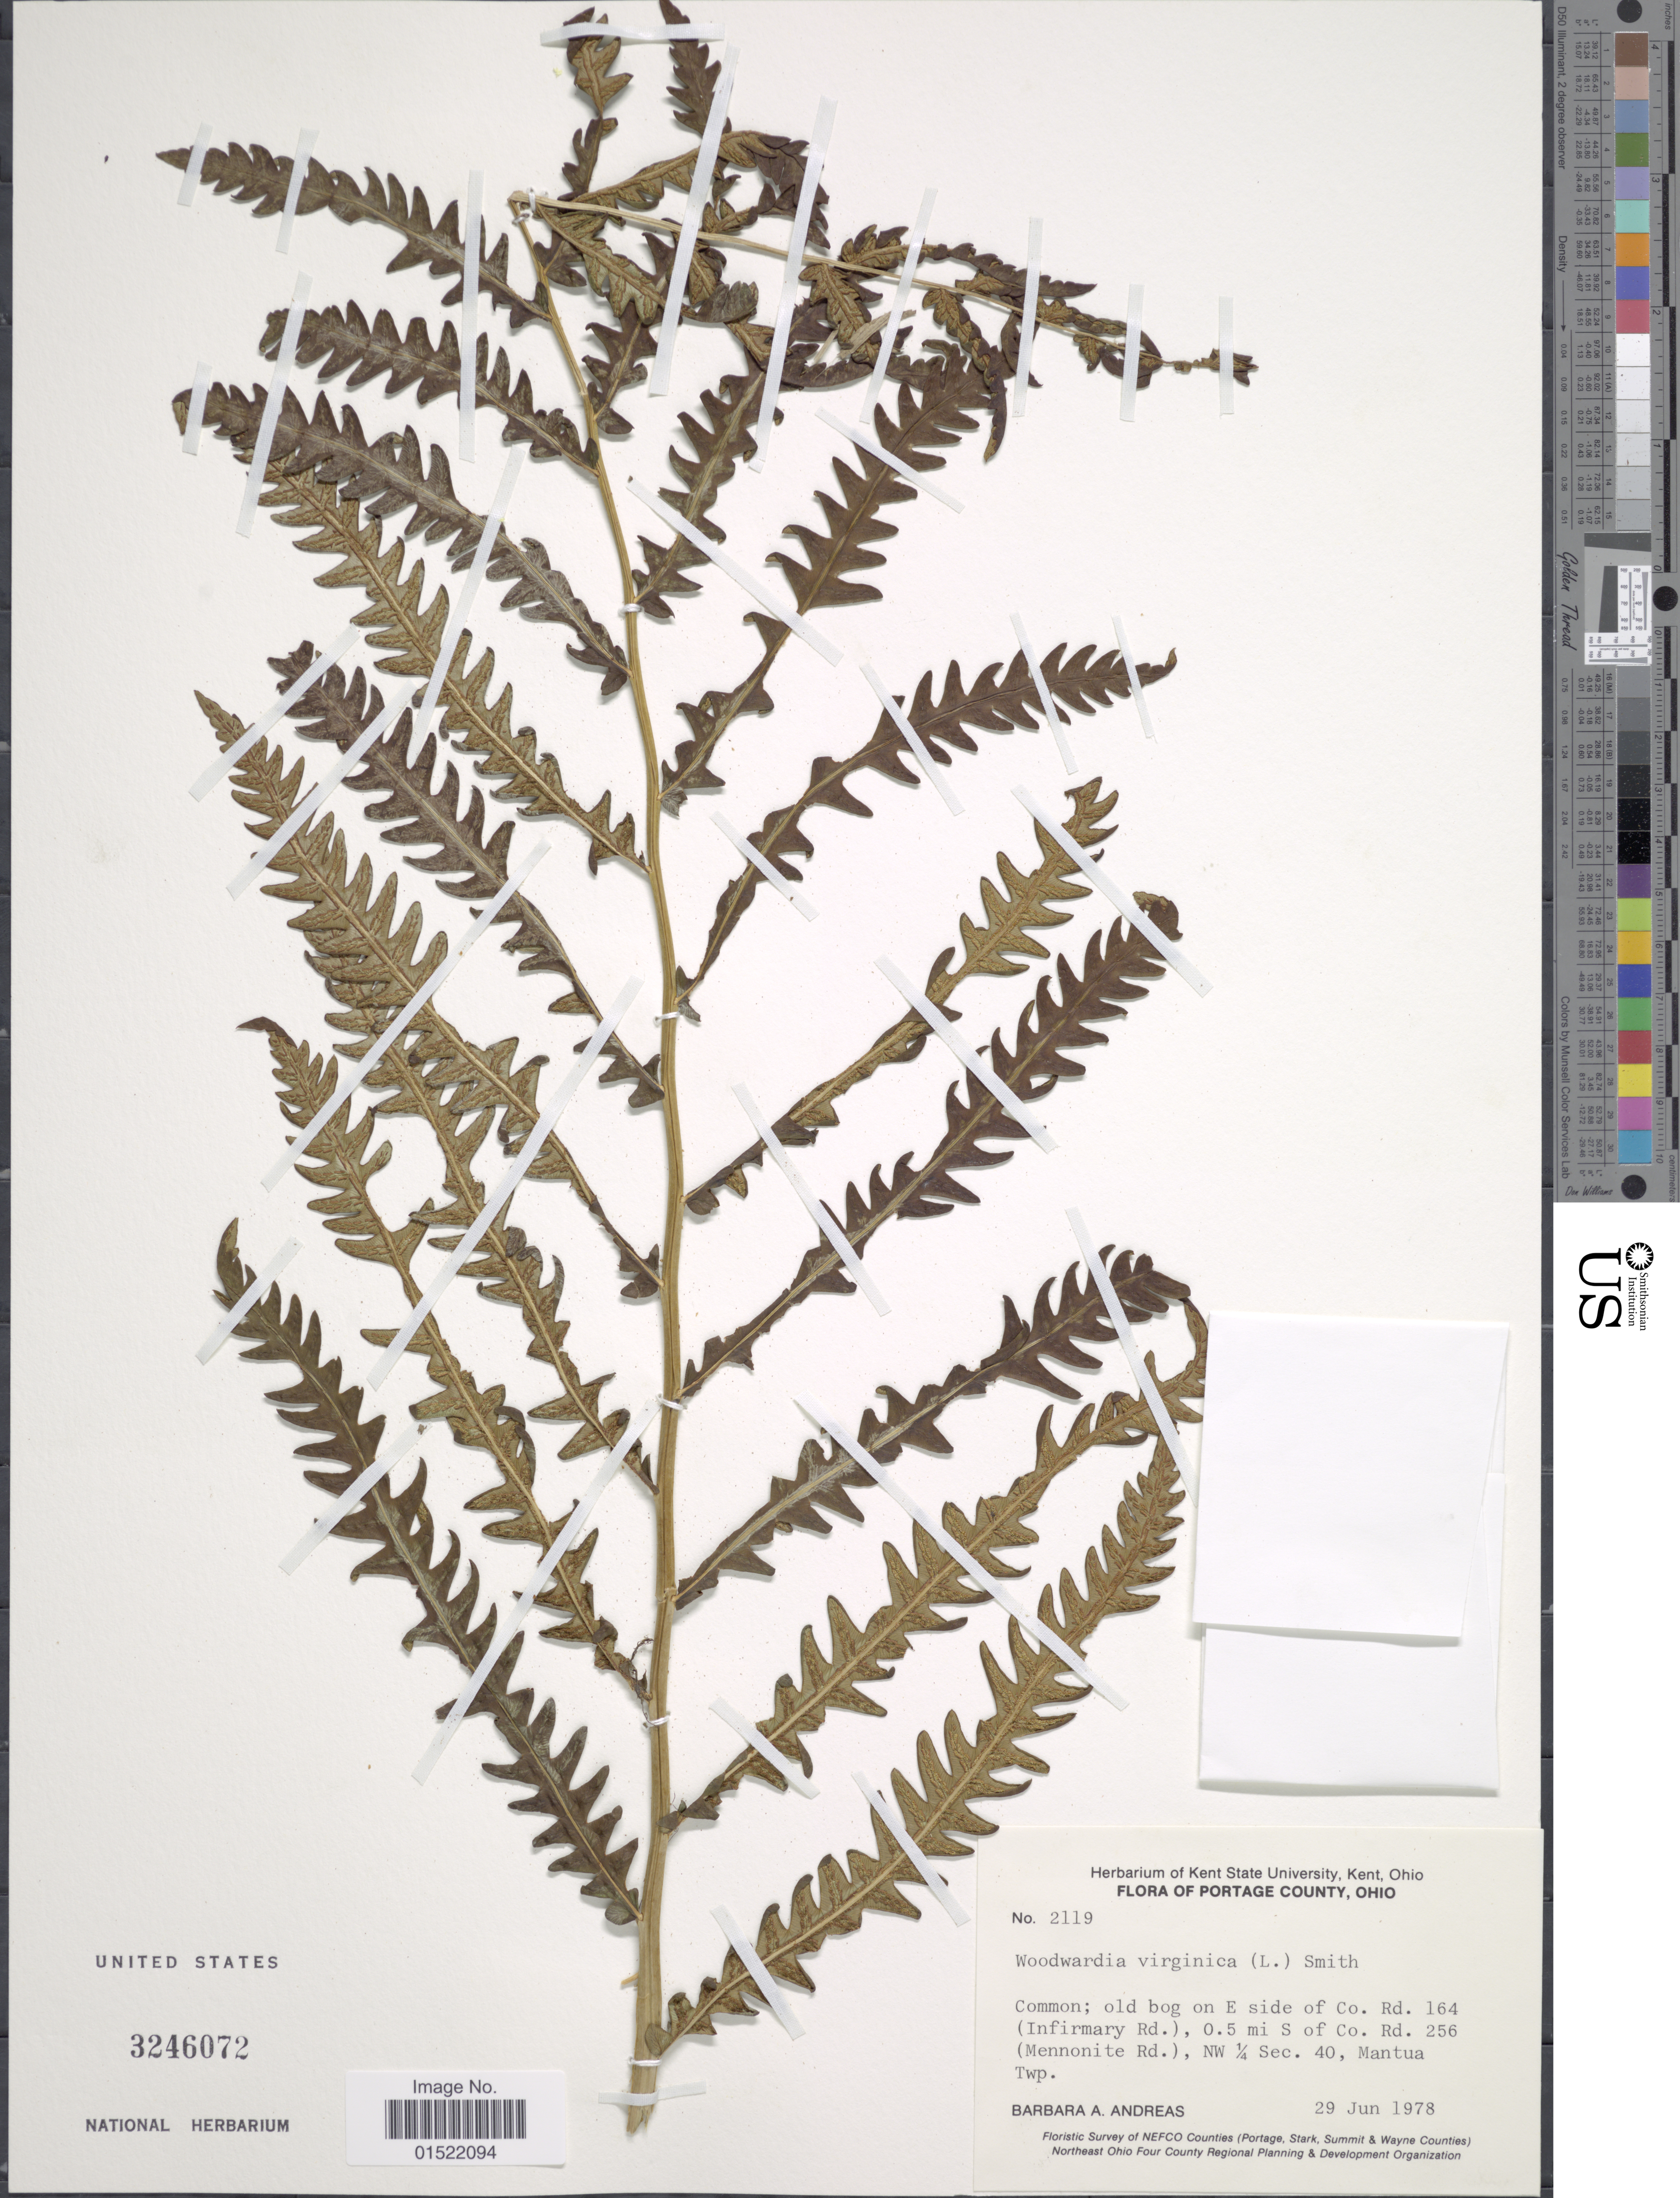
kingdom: Plantae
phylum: Tracheophyta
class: Polypodiopsida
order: Polypodiales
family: Blechnaceae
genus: Woodwardia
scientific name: Woodwardia virginica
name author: (L.) R.M. Sm.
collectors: B. A. Andreas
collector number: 2119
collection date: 1978-06-29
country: United States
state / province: Ohio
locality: Portage County, Common; old bog on E side of Co. Rd. 164 (Infirmary Rd.), 0.5 mi S of Co. Rd. 256 (Mennonite Rd.), NW 1/4 Sec. 40, Mantua Twp.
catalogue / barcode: US 3246072